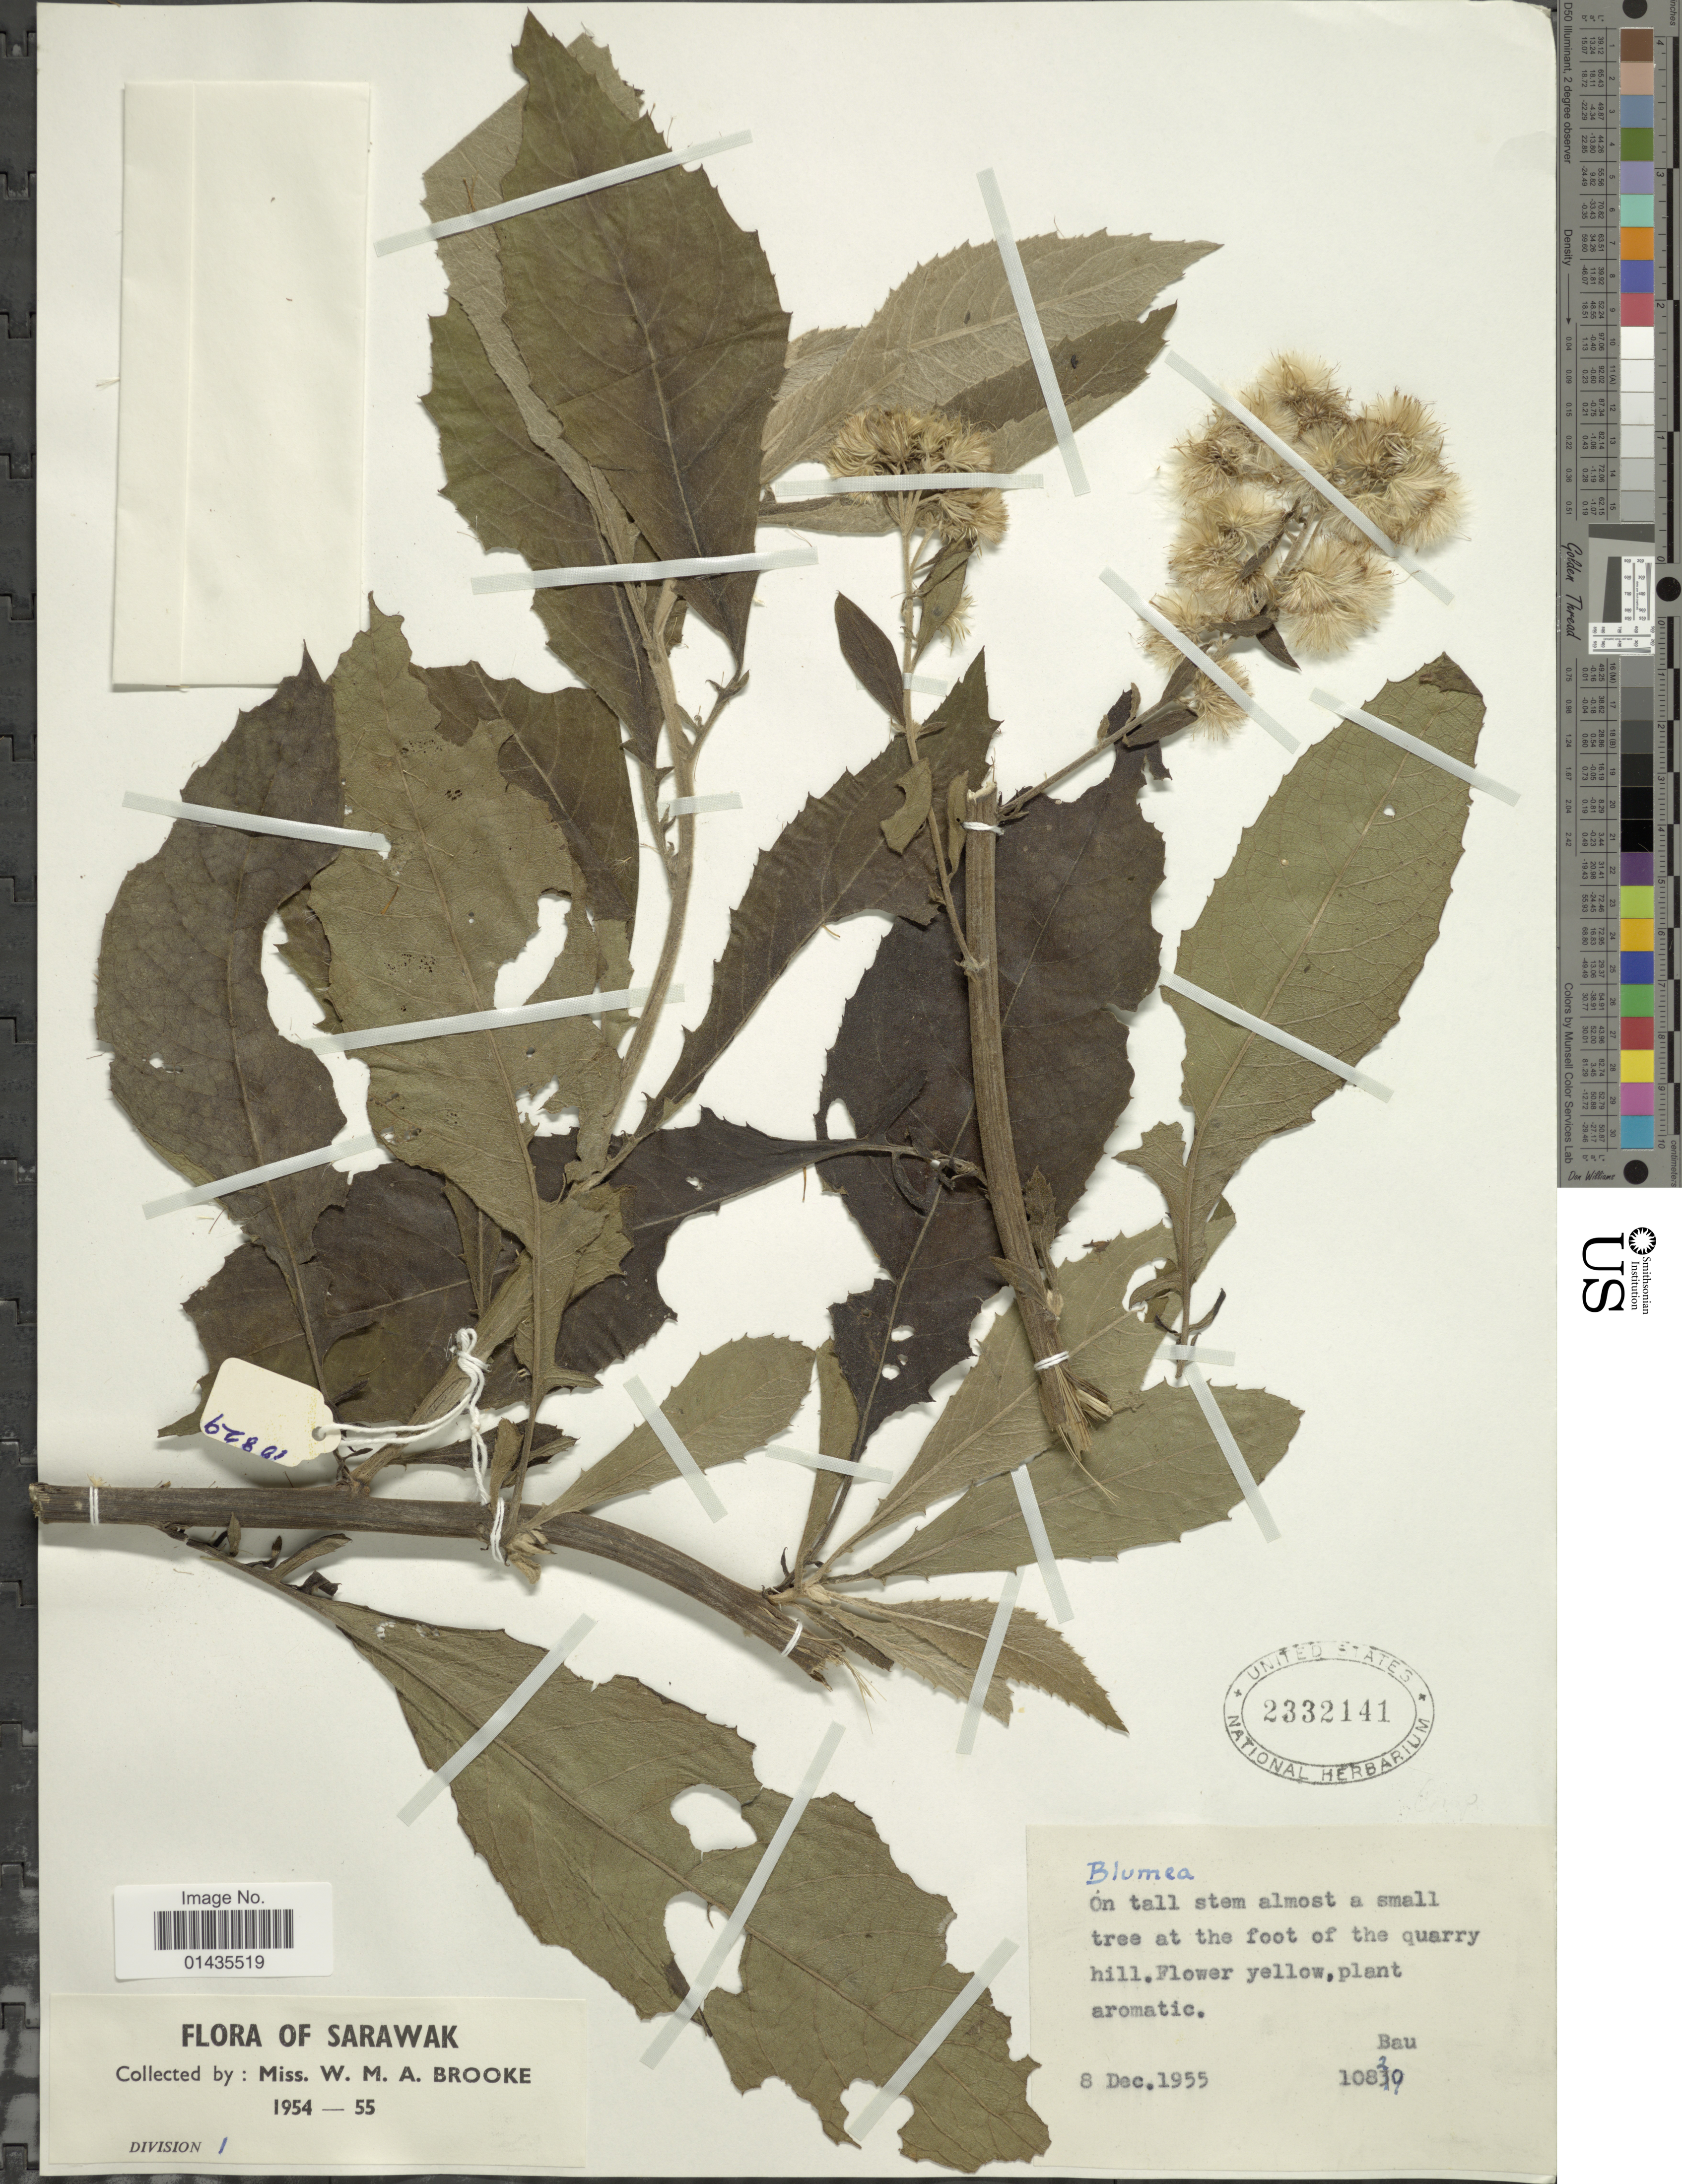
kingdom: Plantae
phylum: Tracheophyta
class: Magnoliopsida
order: Asterales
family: Asteraceae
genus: Blumea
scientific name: Blumea sp.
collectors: W. Brooke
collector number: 10829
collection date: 1955-12-08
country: Malaysia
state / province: Sarawak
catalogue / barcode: US 2332141